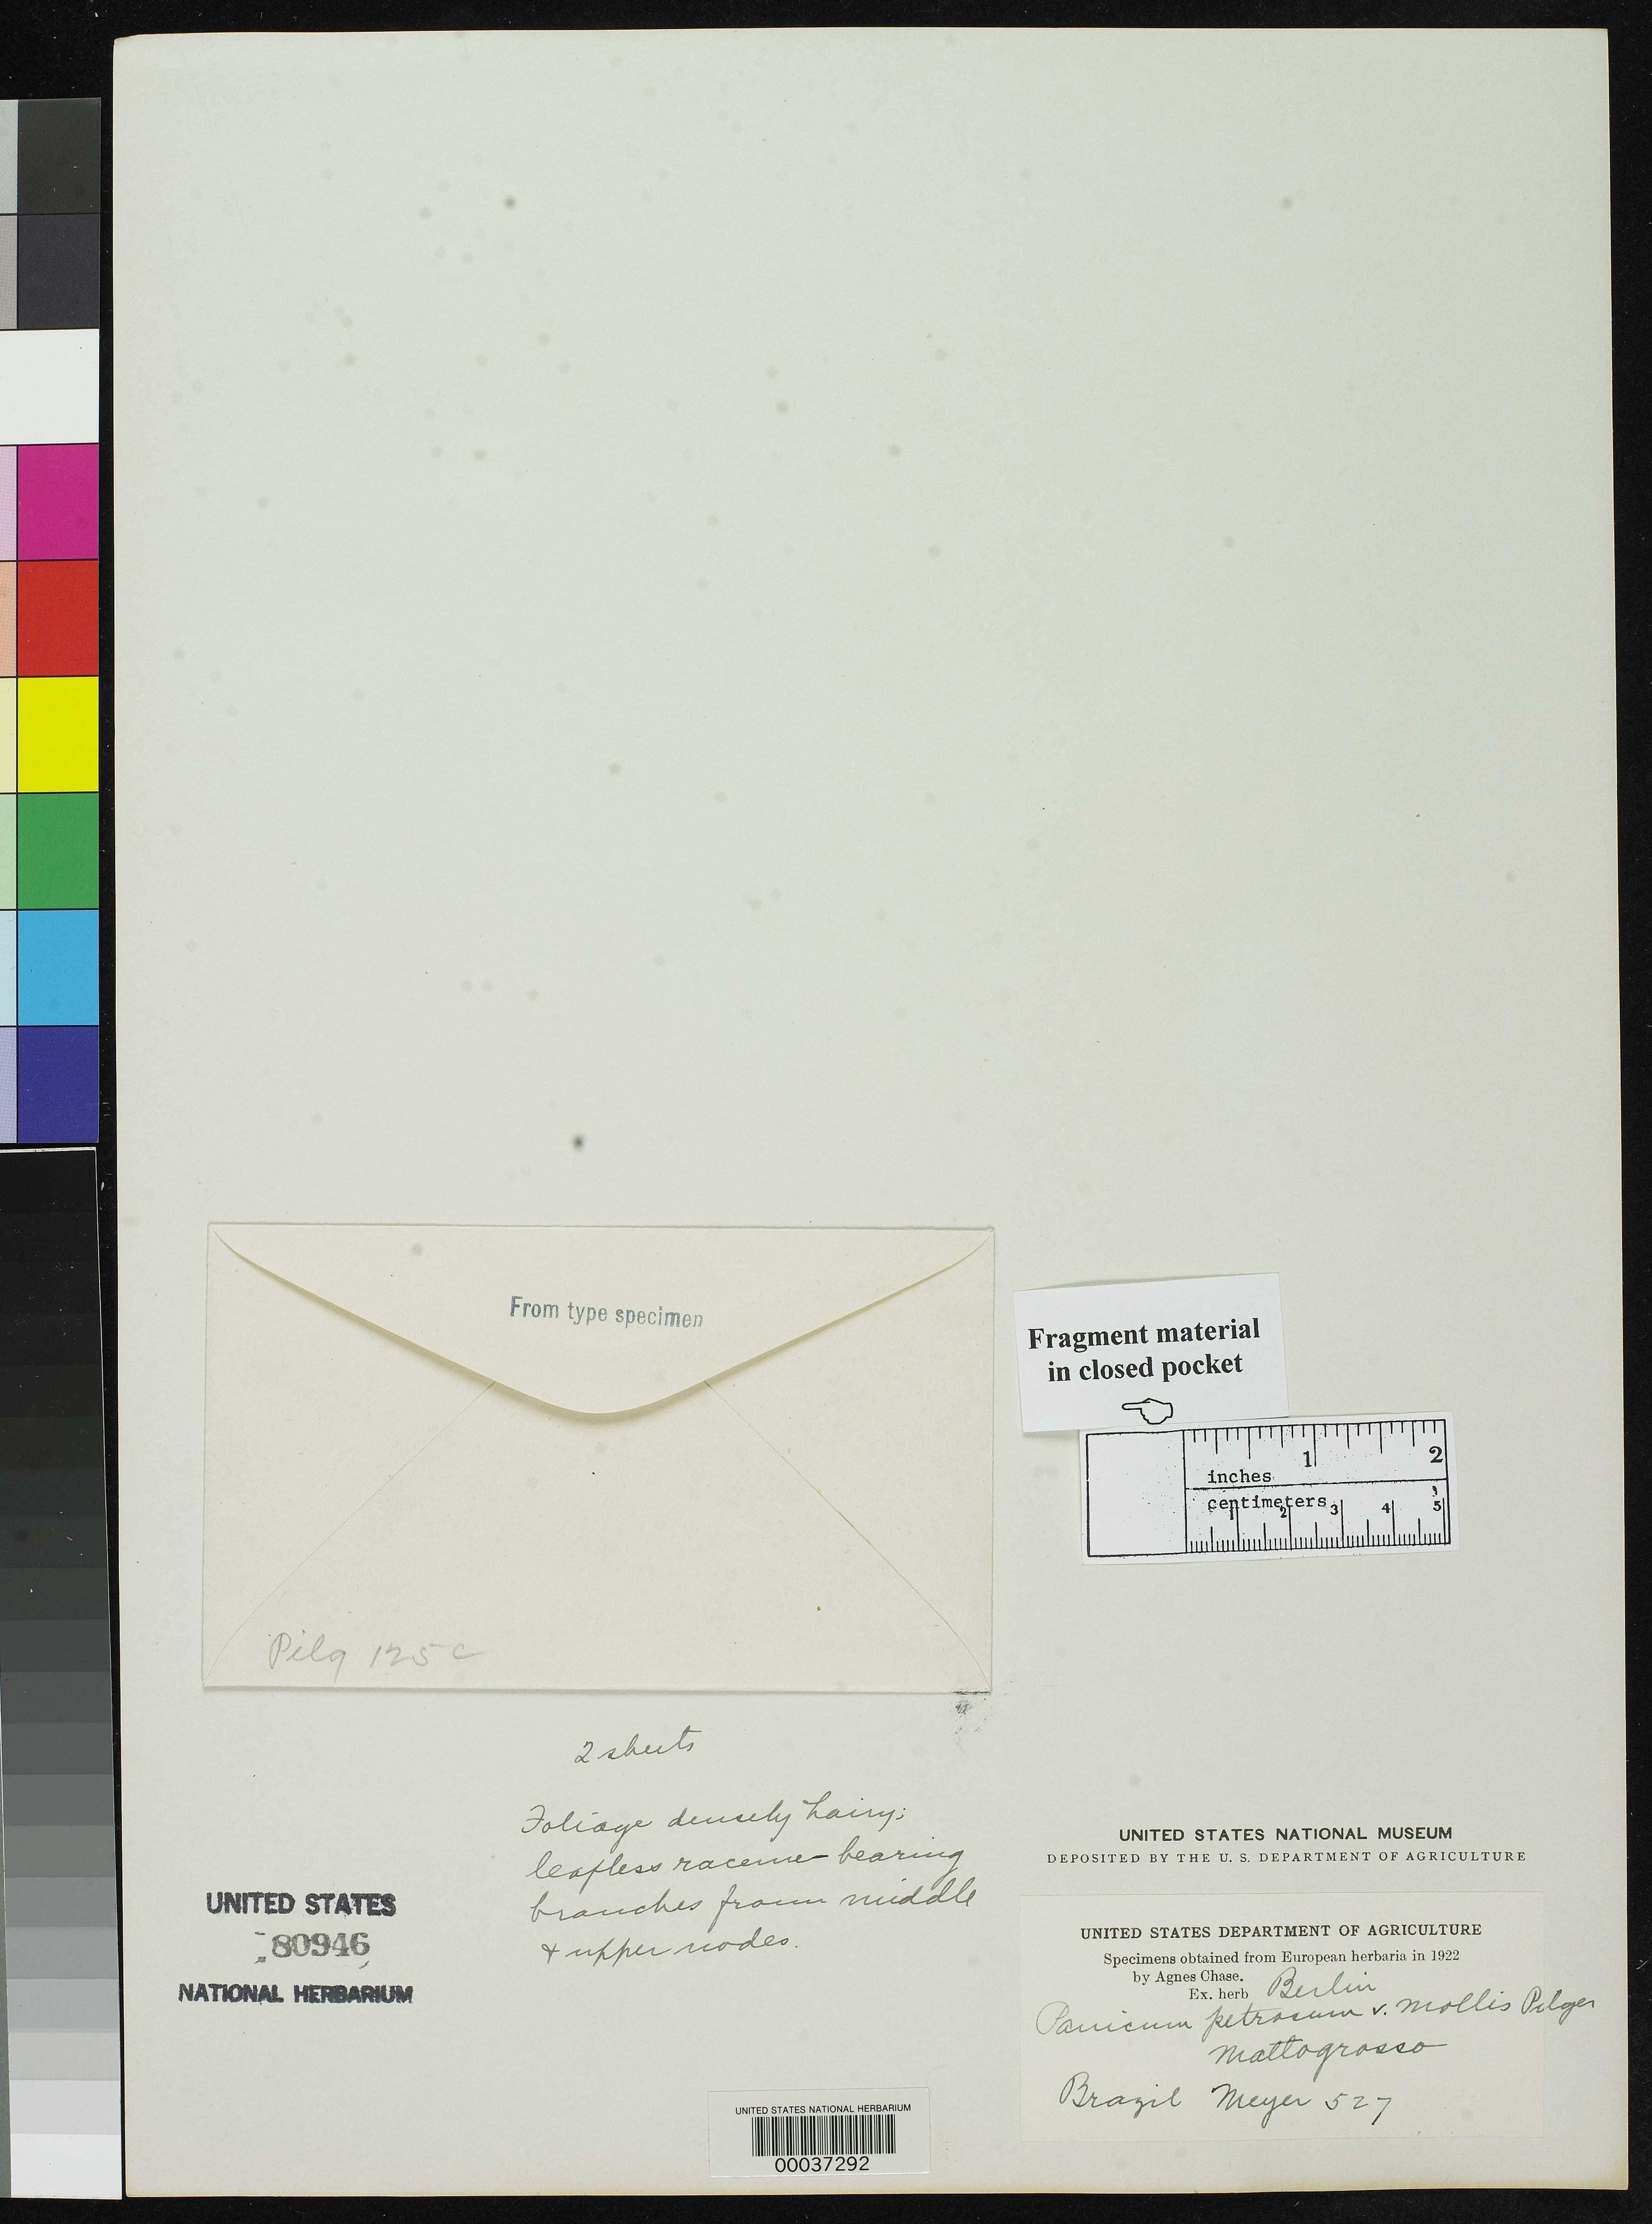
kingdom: Plantae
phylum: Tracheophyta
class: Liliopsida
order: Poales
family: Poaceae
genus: Panicum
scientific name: Panicum petrosum var. mollis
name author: Pilg.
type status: Type Fragment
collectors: H. Meyer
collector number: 527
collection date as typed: Apr 1899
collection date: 1899-04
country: Brazil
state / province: Mato Grosso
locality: Near Fazenda Janjo.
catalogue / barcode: US 80946